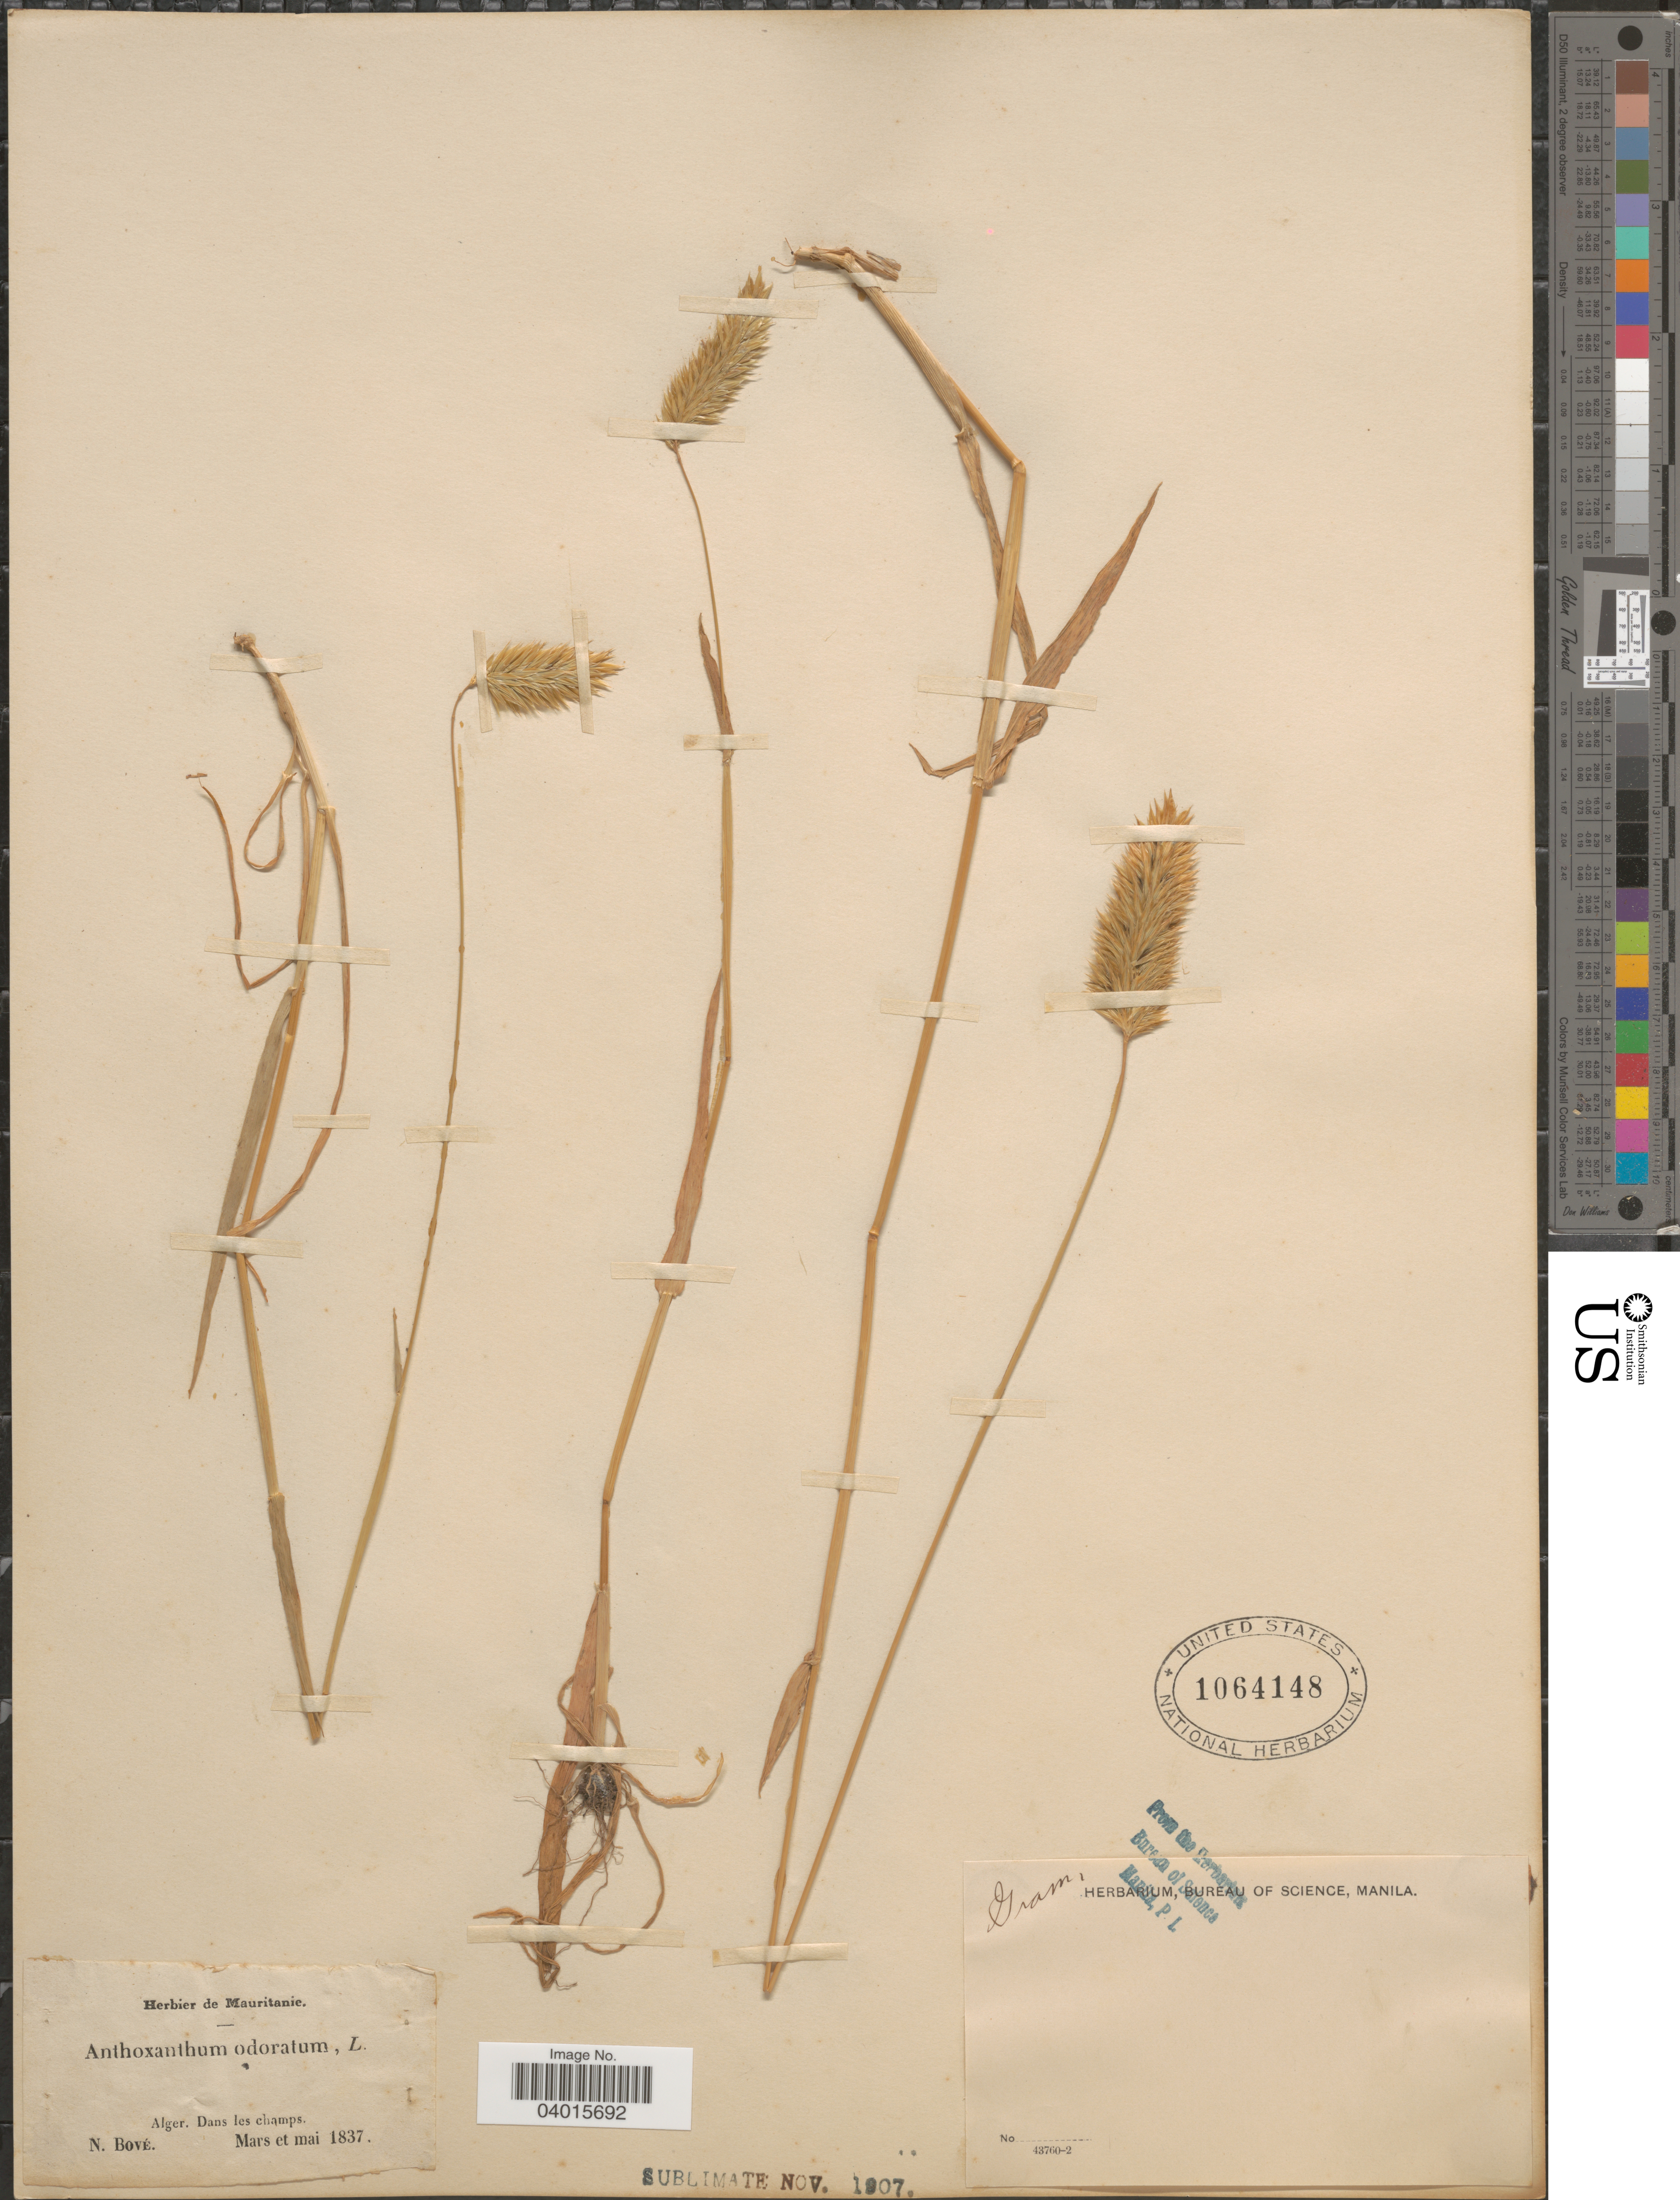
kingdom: Plantae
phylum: Tracheophyta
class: Liliopsida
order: Poales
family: Poaceae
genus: Anthoxanthum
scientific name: Anthoxanthum odoratum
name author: L.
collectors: N. Bové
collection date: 1837-03/1837-05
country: Algeria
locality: Alger. Dans les champs.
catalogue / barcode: US 1064148